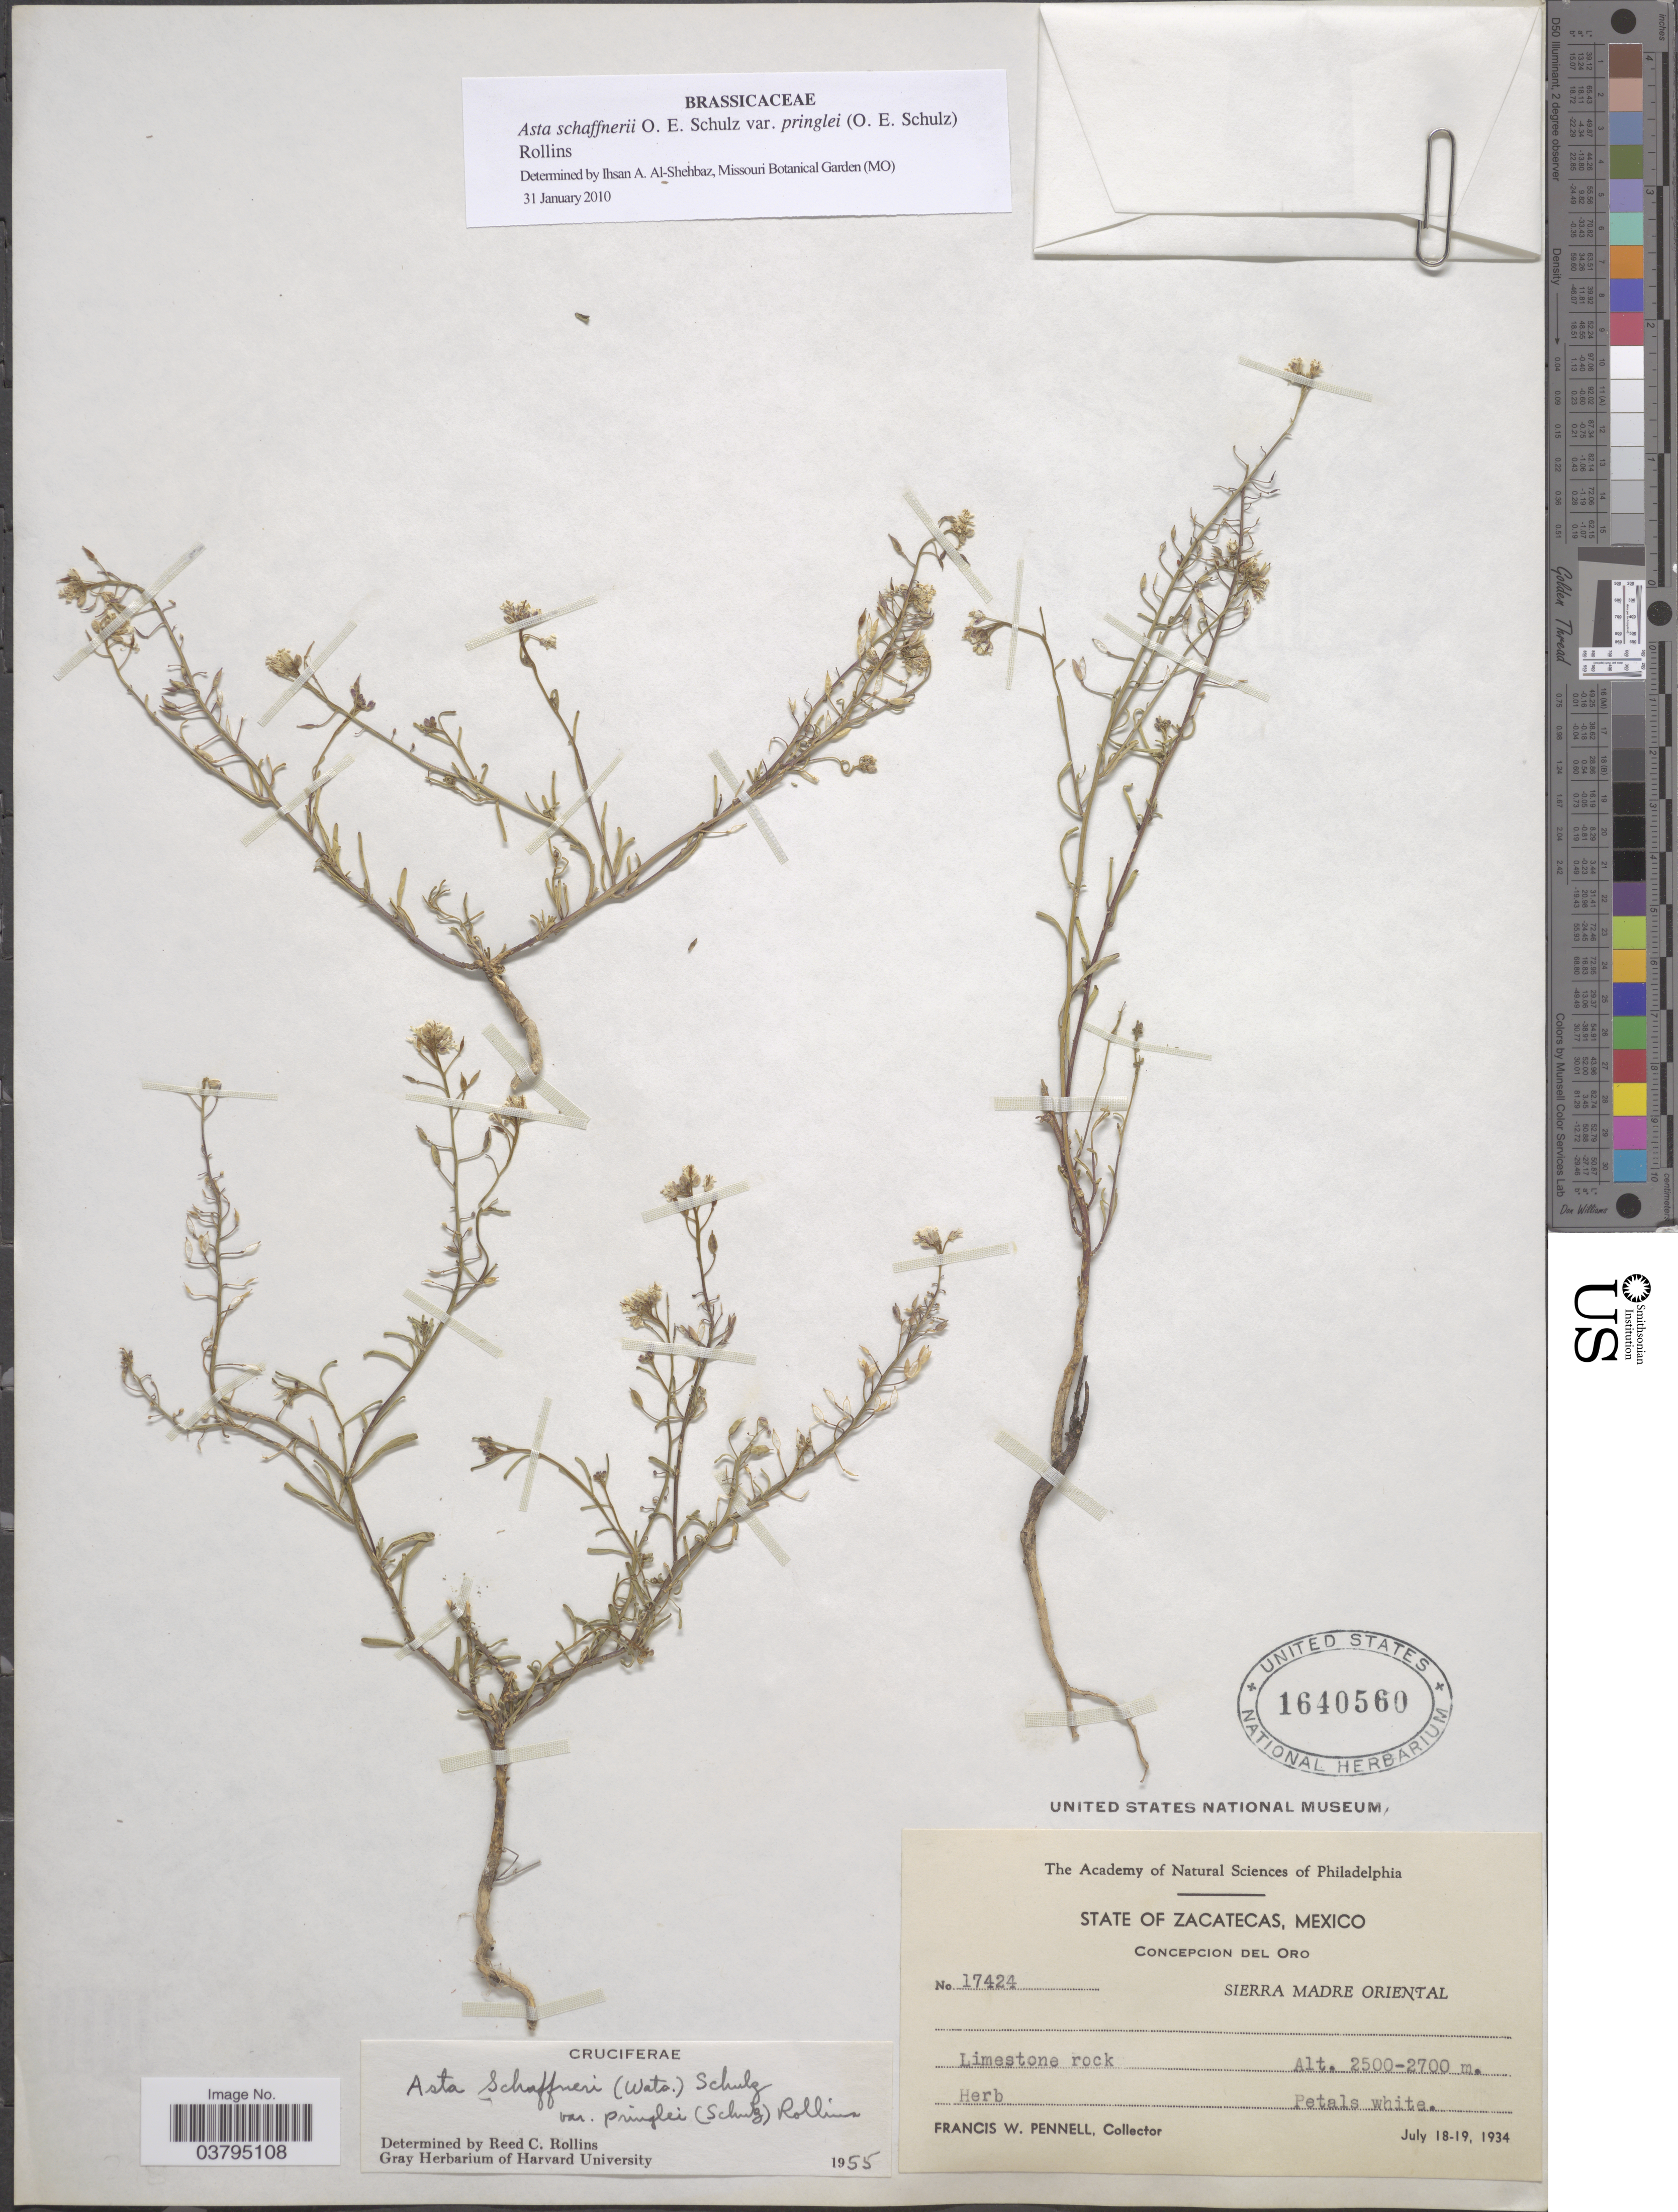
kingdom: Plantae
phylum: Tracheophyta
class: Magnoliopsida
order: Brassicales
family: Brassicaceae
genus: Asta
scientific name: Asta schaffneri var. pringlei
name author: (O.E. Schulz) Rollins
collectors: F. W. Pennell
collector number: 17424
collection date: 1934-07-18/1934-07-19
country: Mexico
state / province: Zacatecas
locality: Concepcion del Oro. Sierra Madre Oriental. Limestone rock.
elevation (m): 2500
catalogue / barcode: US 1640560